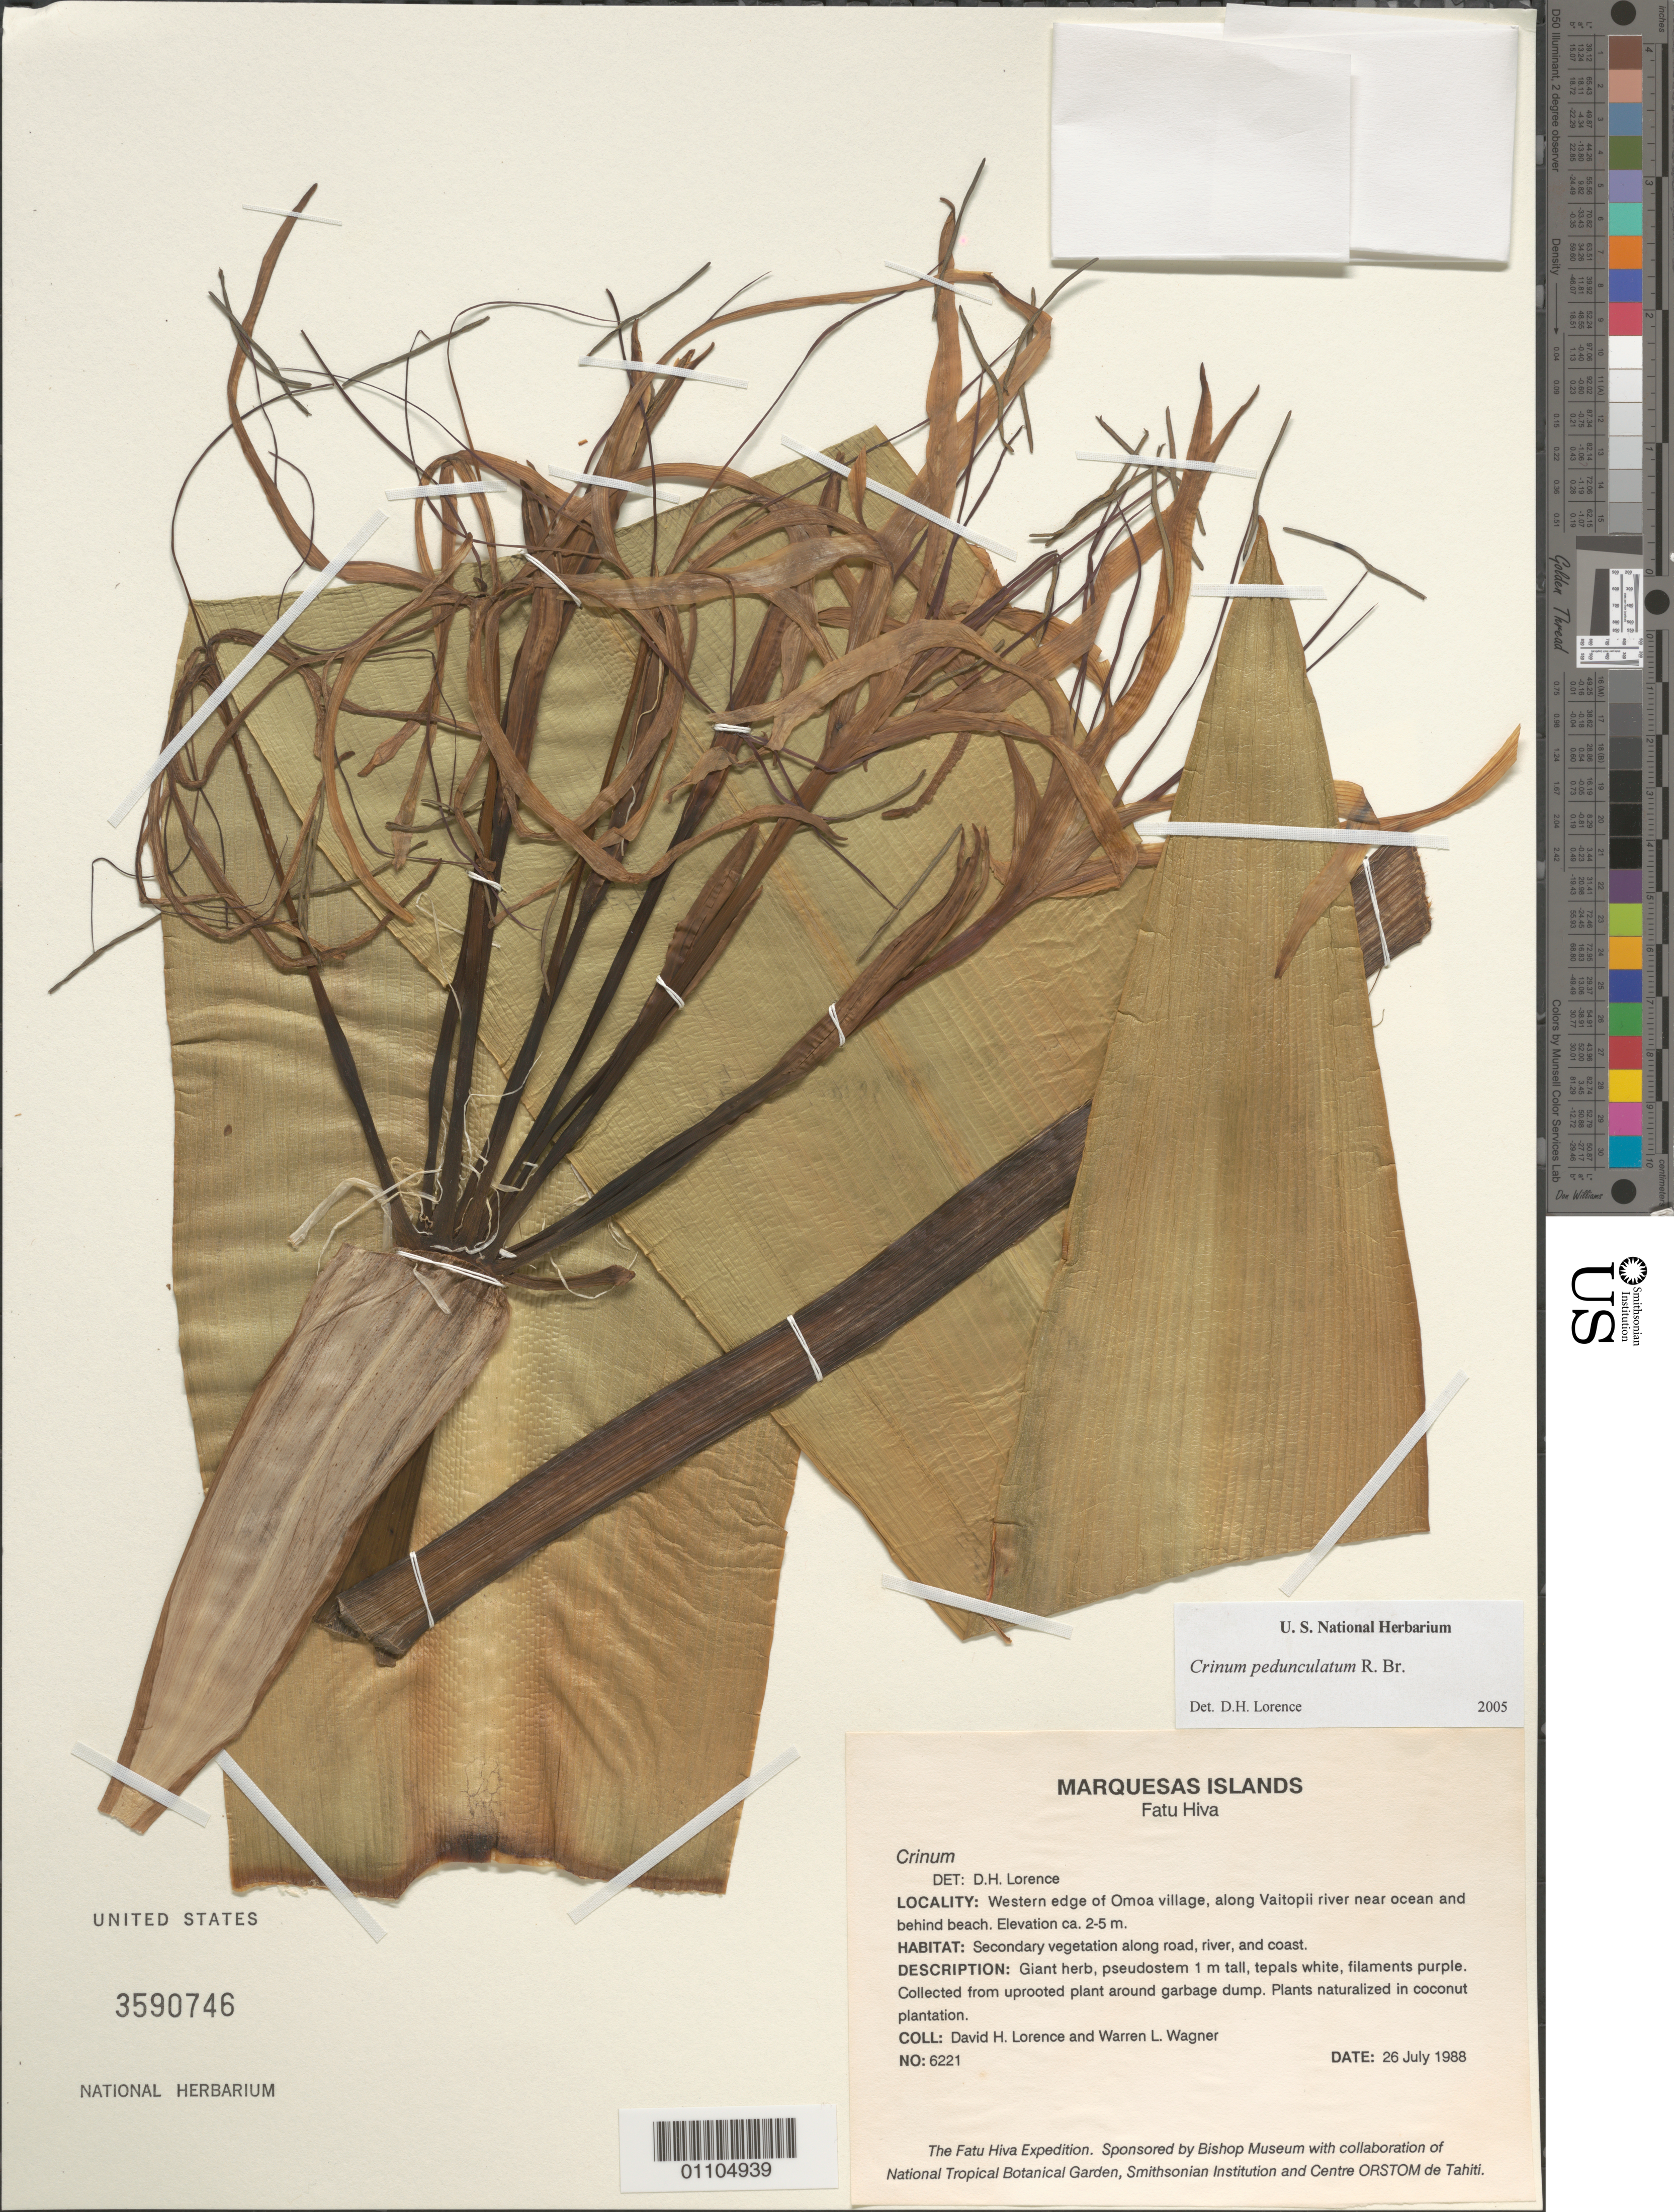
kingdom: Plantae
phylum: Tracheophyta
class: Liliopsida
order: Asparagales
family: Amaryllidaceae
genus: Crinum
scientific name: Crinum pedunculatum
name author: R. Br.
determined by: Lorence, David H., (PTBG), National Tropical Botanical Garden (UNITED STATES)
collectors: D. Lorence & W. L. Wagner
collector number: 6221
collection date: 1988-07-26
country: French Polynesia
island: Fatu Hiva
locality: Western edge of 'Omo'a village, along Vaitopii river near ocean and behind beach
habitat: Secondary vegetation along road, river, and coast. Plants naturalized in coconut plantation. Collected from uprooted plant around garbage dump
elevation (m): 2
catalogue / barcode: US 3590746